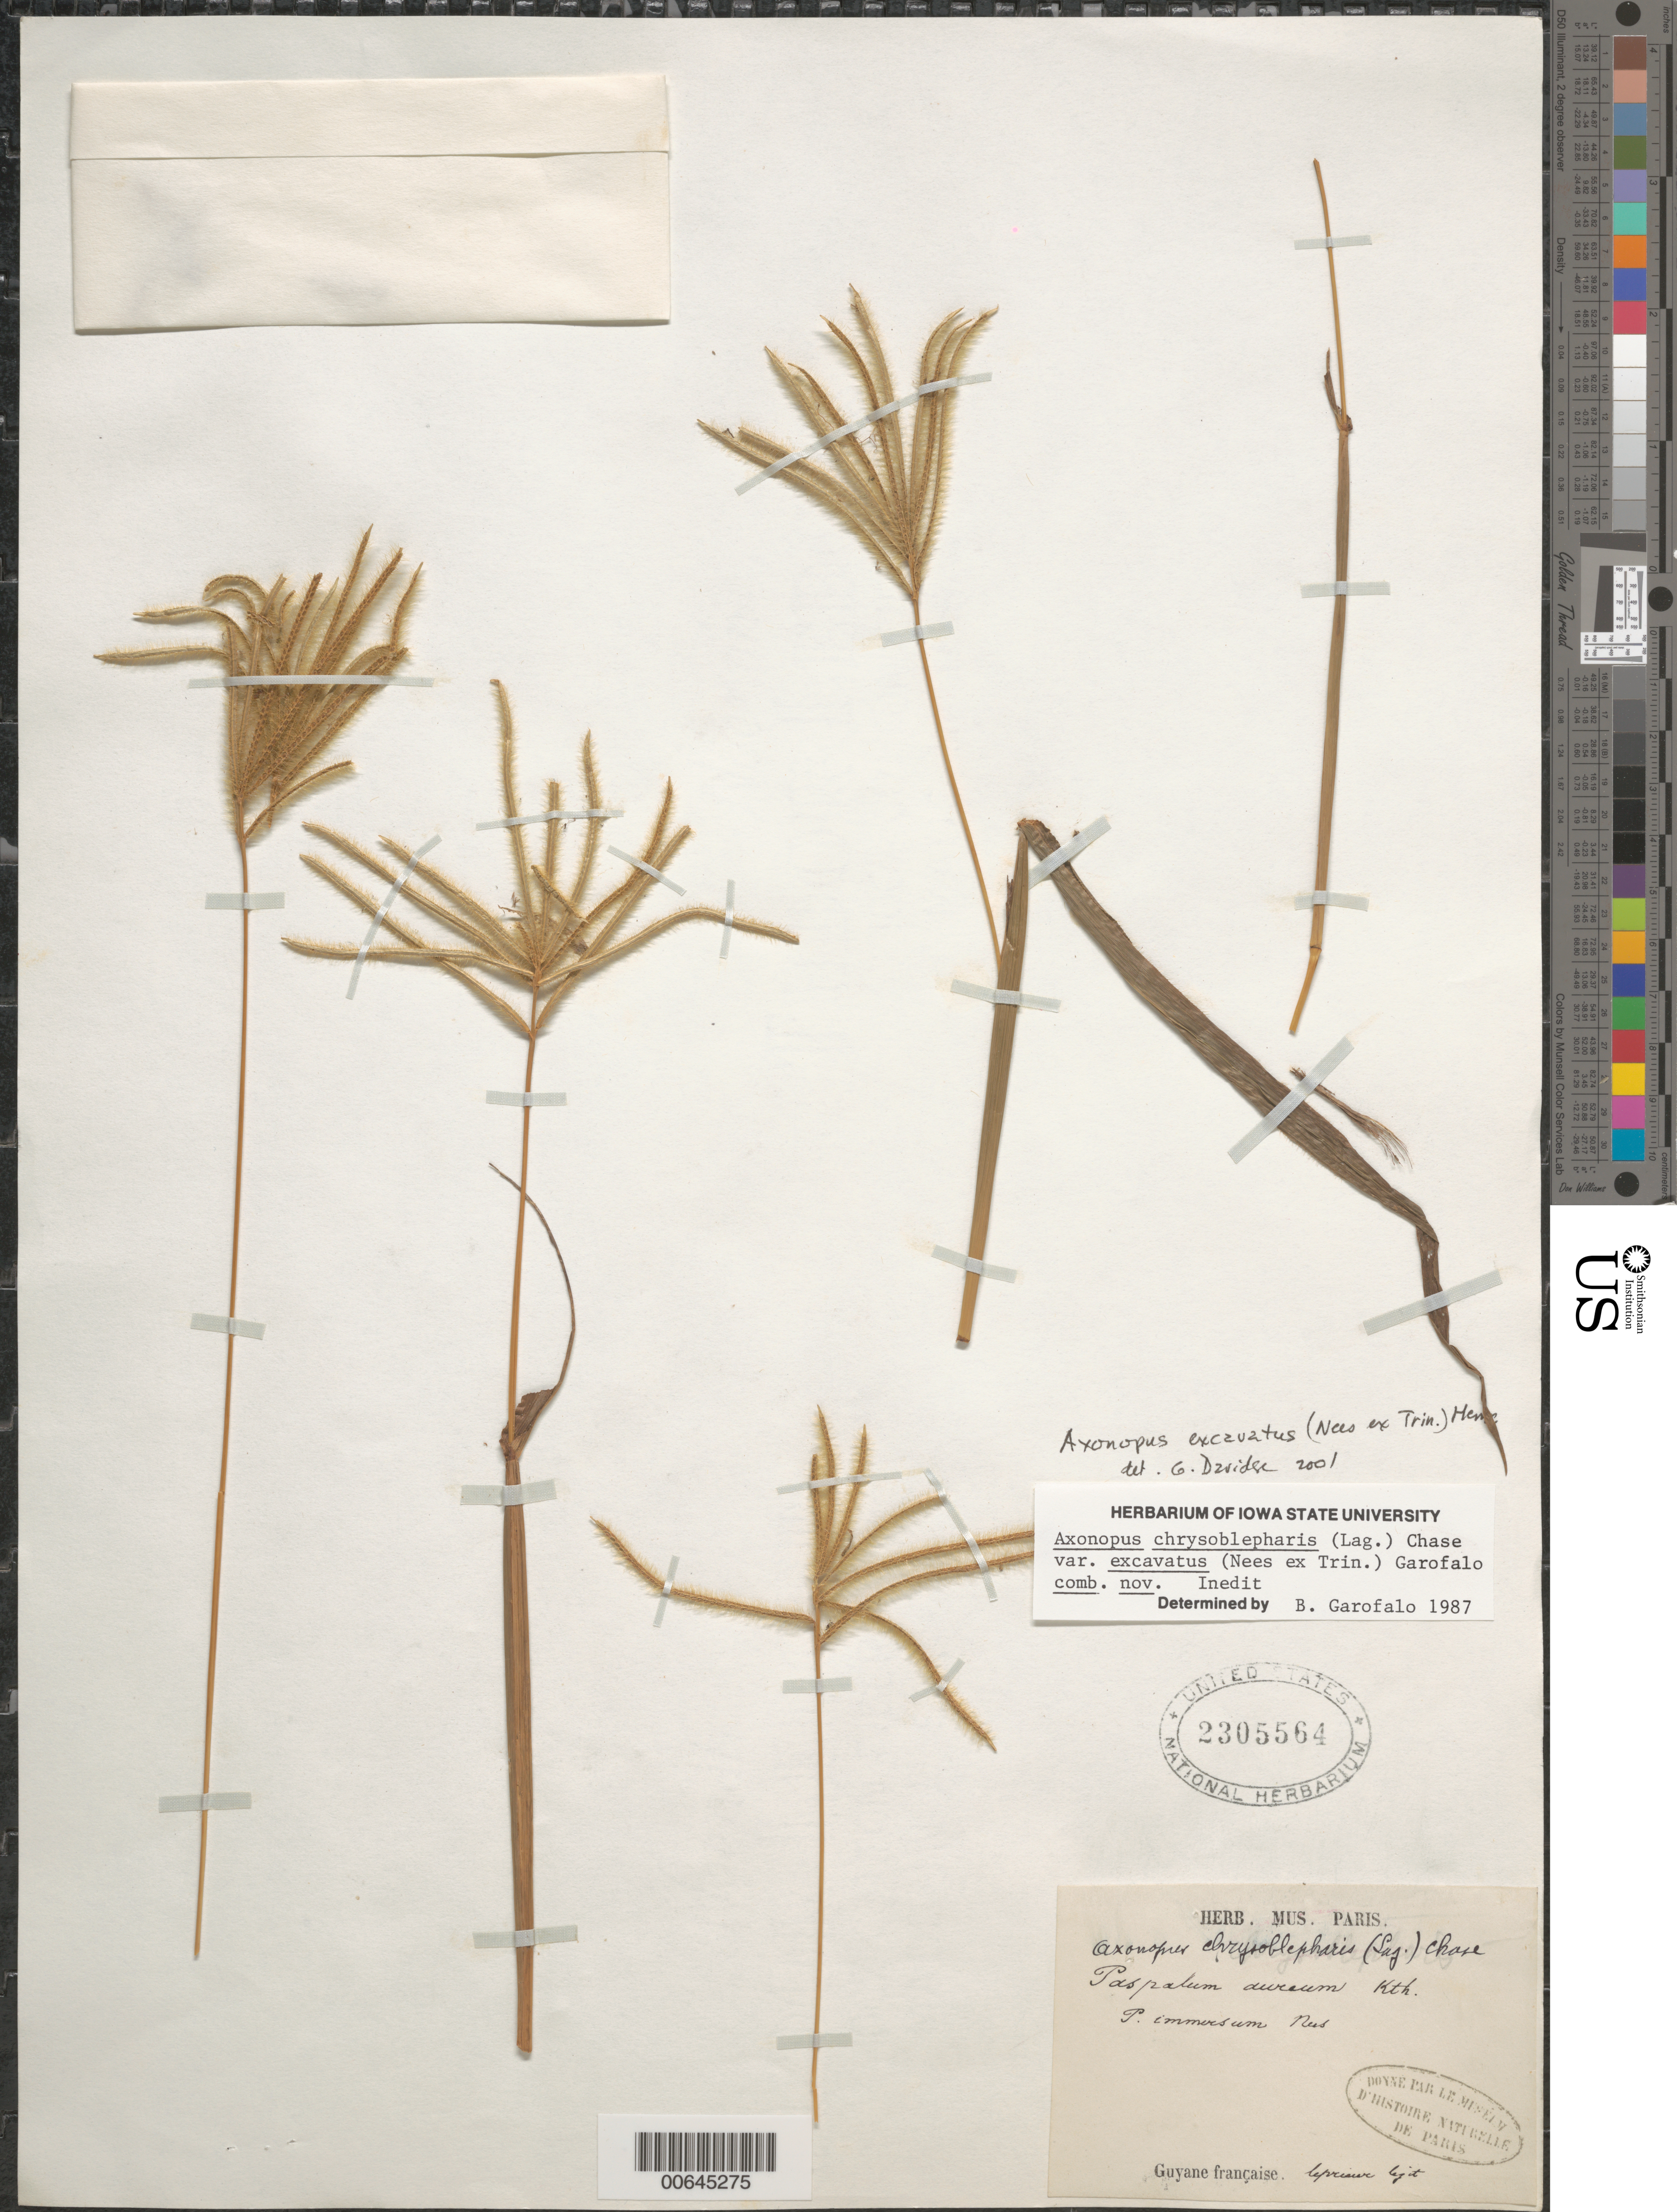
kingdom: Plantae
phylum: Tracheophyta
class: Liliopsida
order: Poales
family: Poaceae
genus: Axonopus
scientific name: Axonopus excavatus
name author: (Nees ex Trin.) Henr.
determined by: Davidse, Gerrit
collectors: F. M. R. Leprieur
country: French Guiana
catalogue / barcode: US 2305564